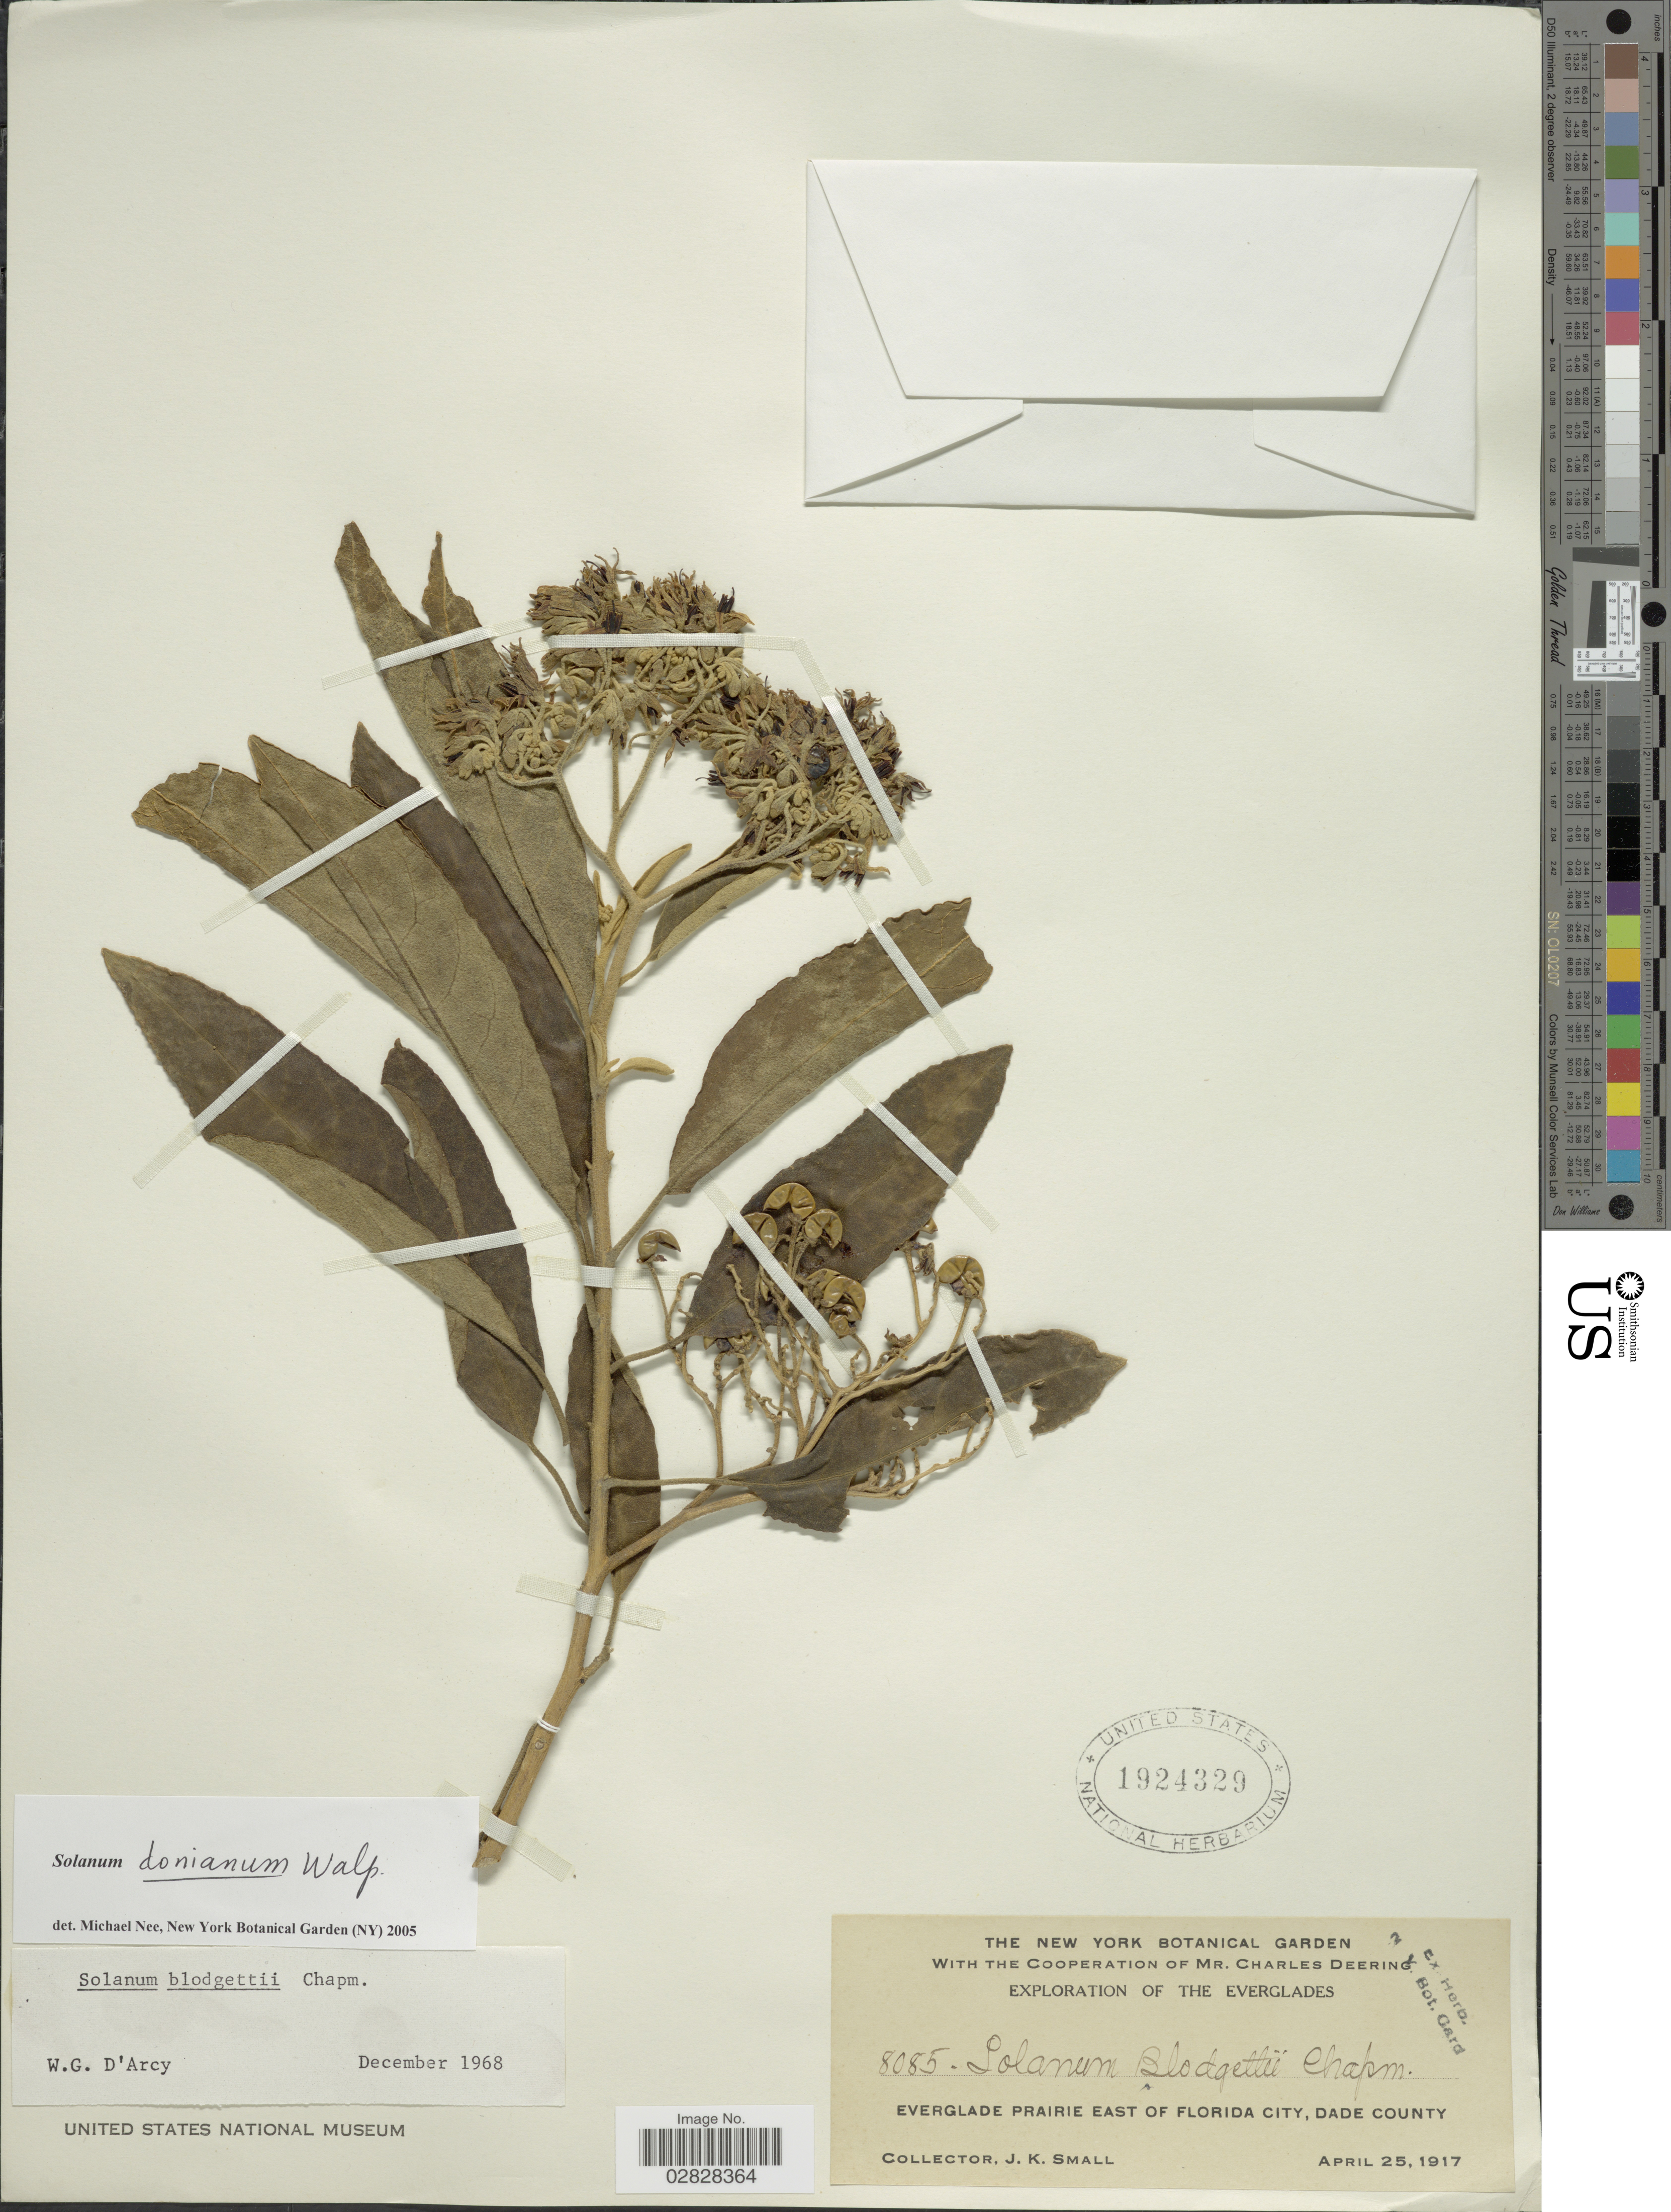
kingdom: Plantae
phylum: Tracheophyta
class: Magnoliopsida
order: Solanales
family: Solanaceae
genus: Solanum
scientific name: Solanum donianum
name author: Walp.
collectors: J. K. Small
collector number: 8085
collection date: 1917-04-25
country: United States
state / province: Florida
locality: Everglades. Everglade Prairie East of Florida City, Dade County.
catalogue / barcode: US 1924329